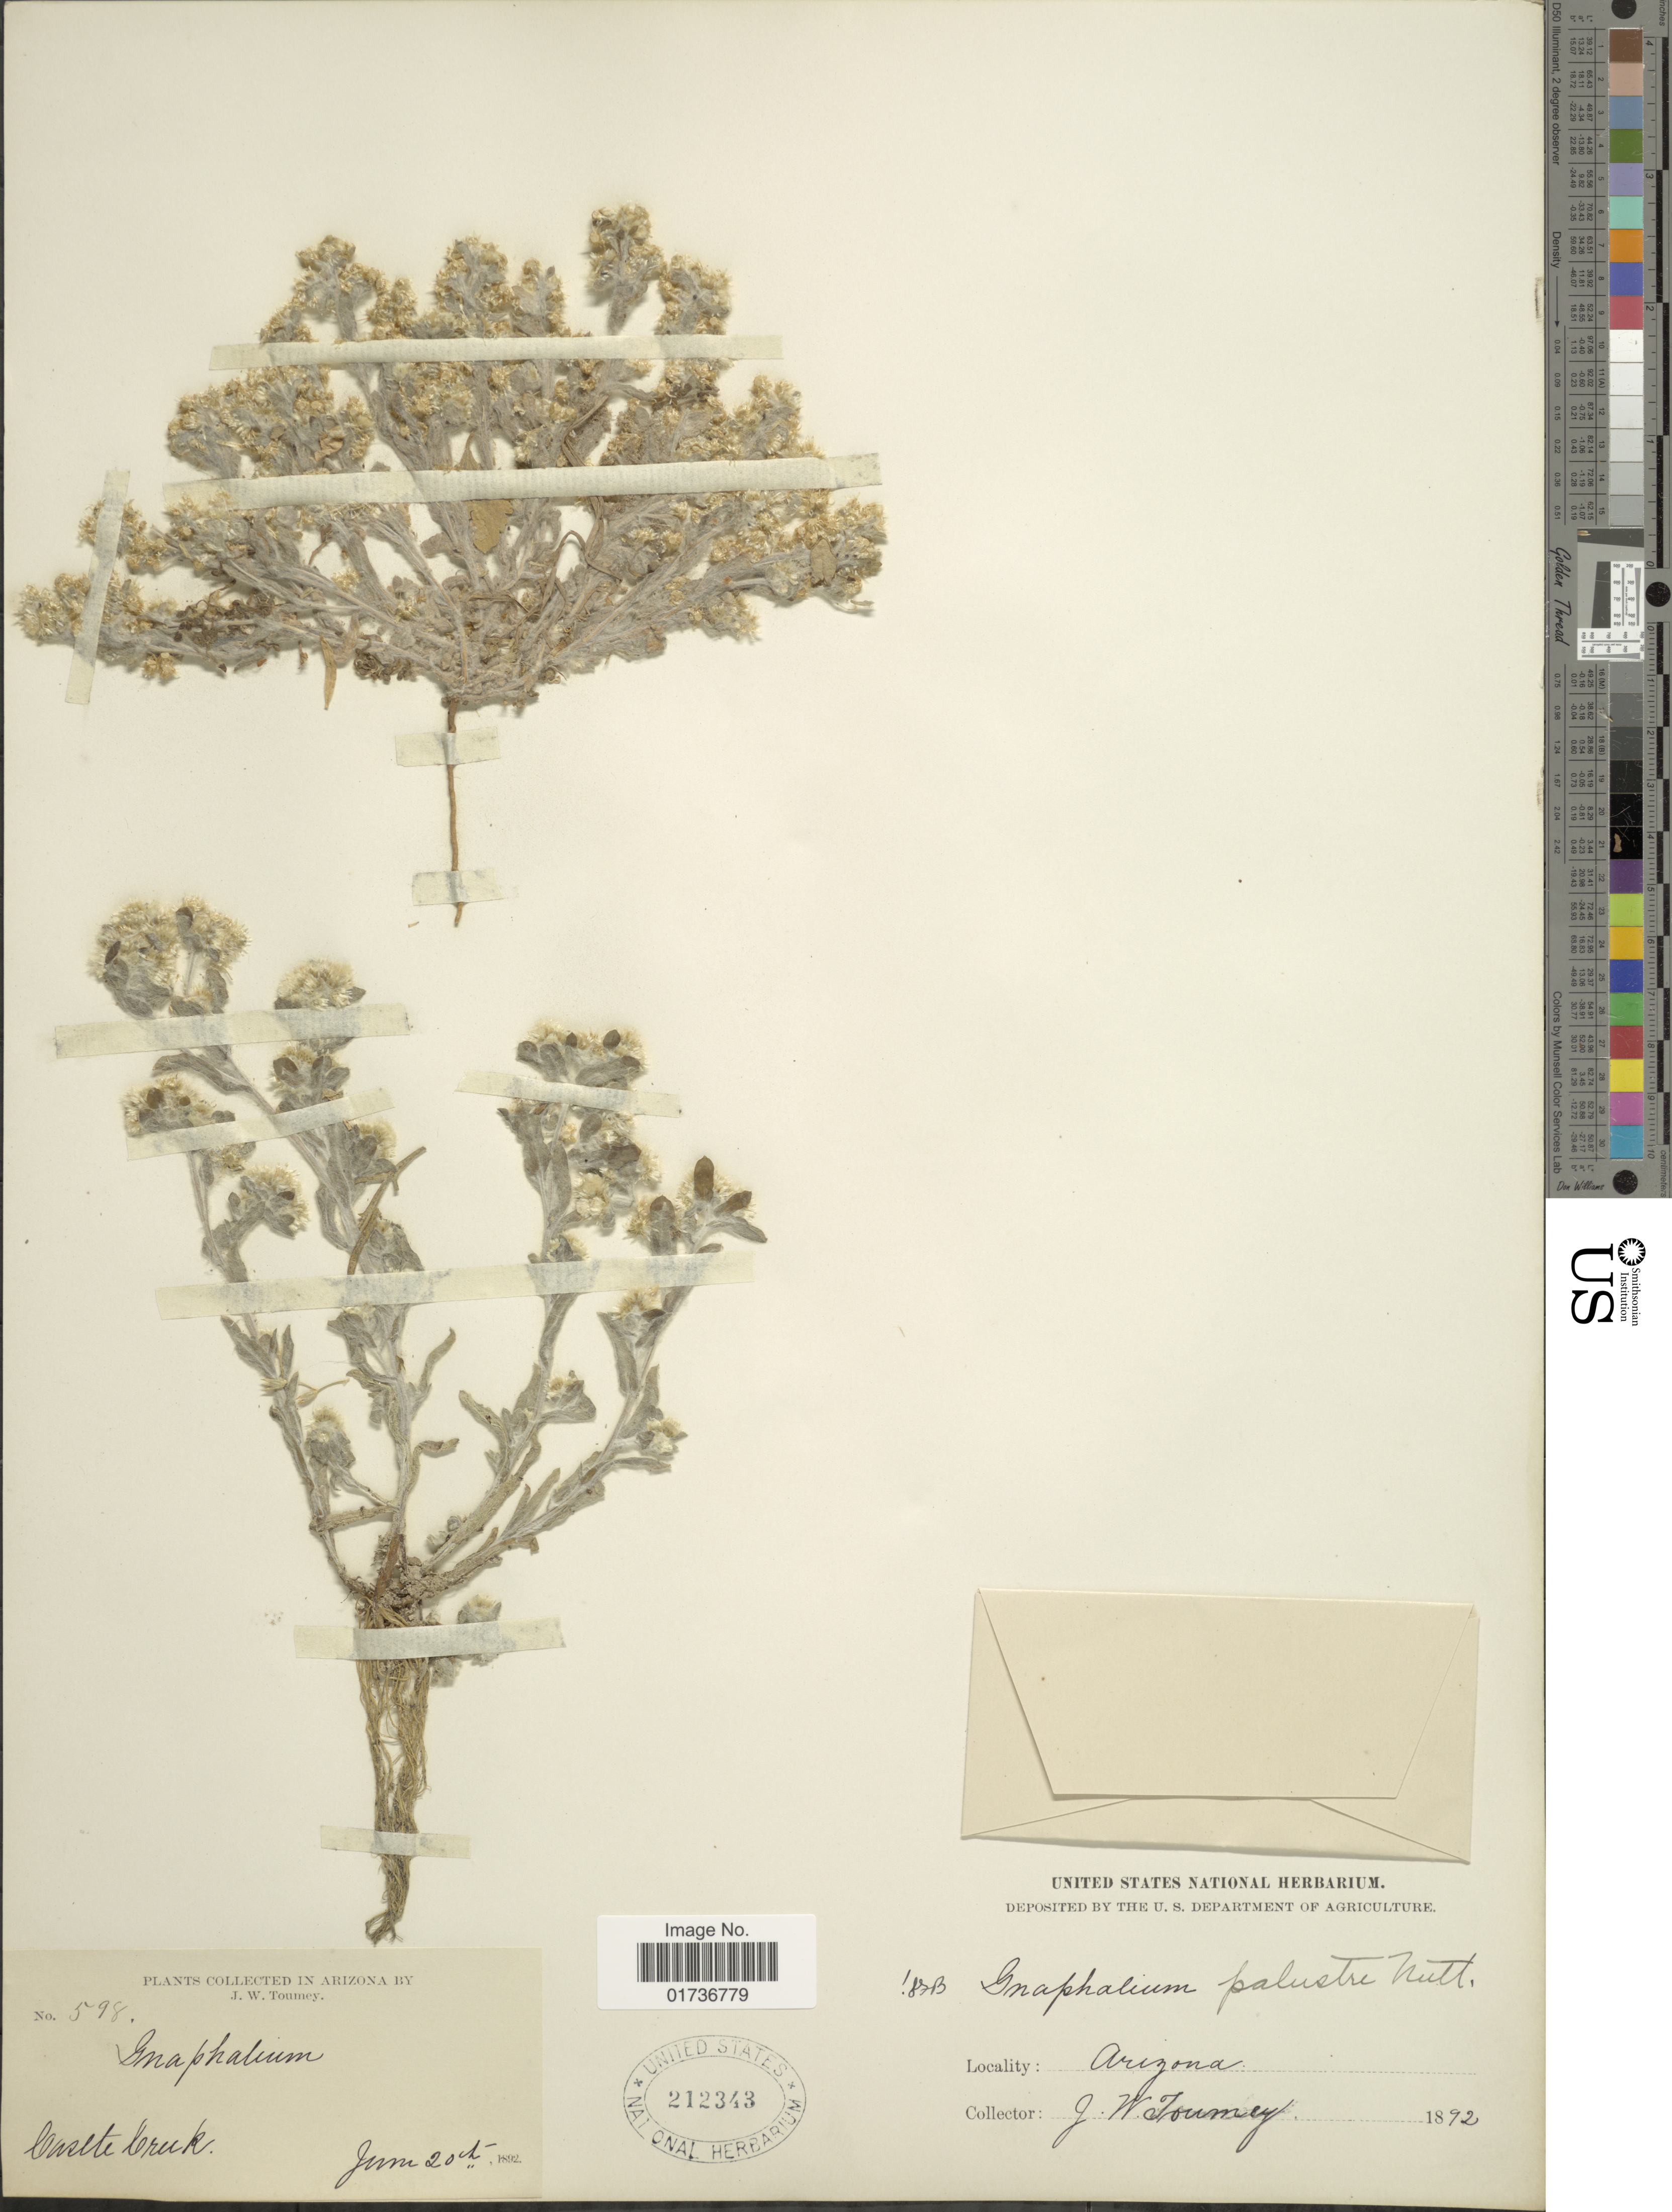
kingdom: Plantae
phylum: Tracheophyta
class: Magnoliopsida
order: Asterales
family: Asteraceae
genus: Gnaphalium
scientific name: Gnaphalium palustre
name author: Nutt.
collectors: J. Tourney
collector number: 598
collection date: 1892-06-20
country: United States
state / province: Arizona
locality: Castle Creek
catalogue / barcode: US 212343